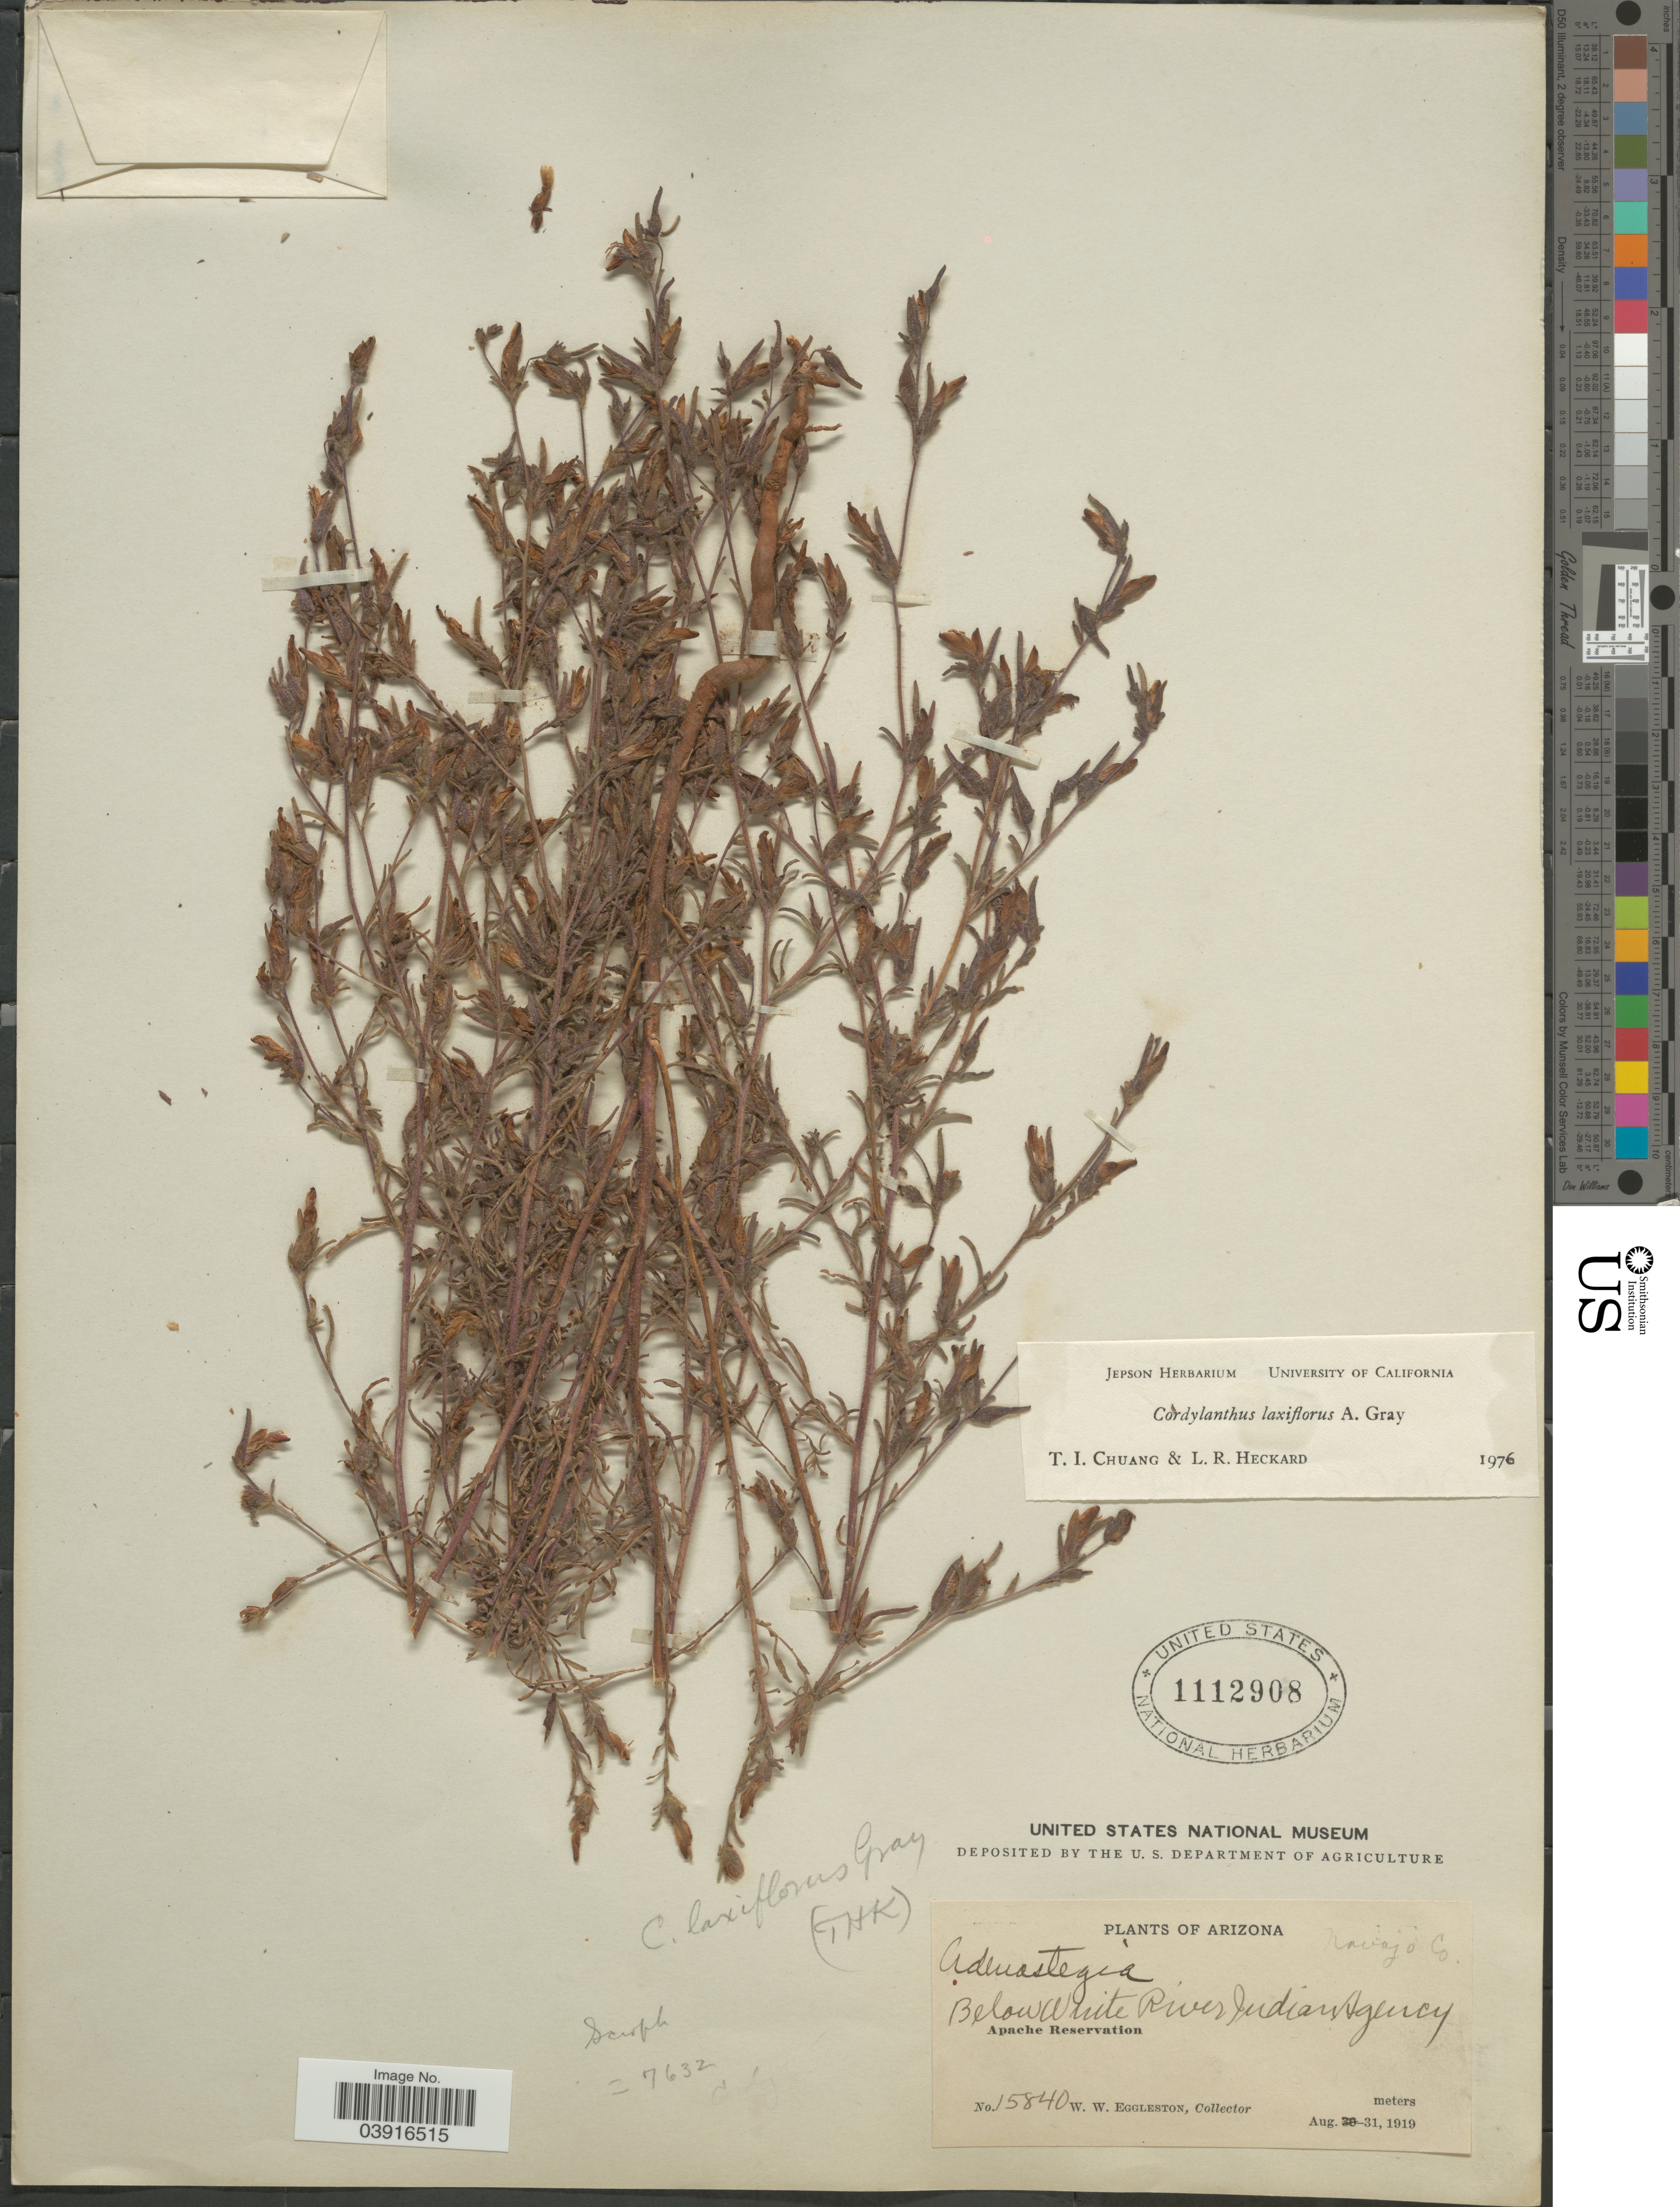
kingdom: Plantae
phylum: Tracheophyta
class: Magnoliopsida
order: Lamiales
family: Orobanchaceae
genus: Cordylanthus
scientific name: Cordylanthus laxiflorus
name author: A. Gray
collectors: W. W. Eggleston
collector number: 15840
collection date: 1919-08-31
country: United States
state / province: Arizona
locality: Navajo Co. Below White River Indian Agency. Apache Reservation.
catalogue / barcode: US 1112908